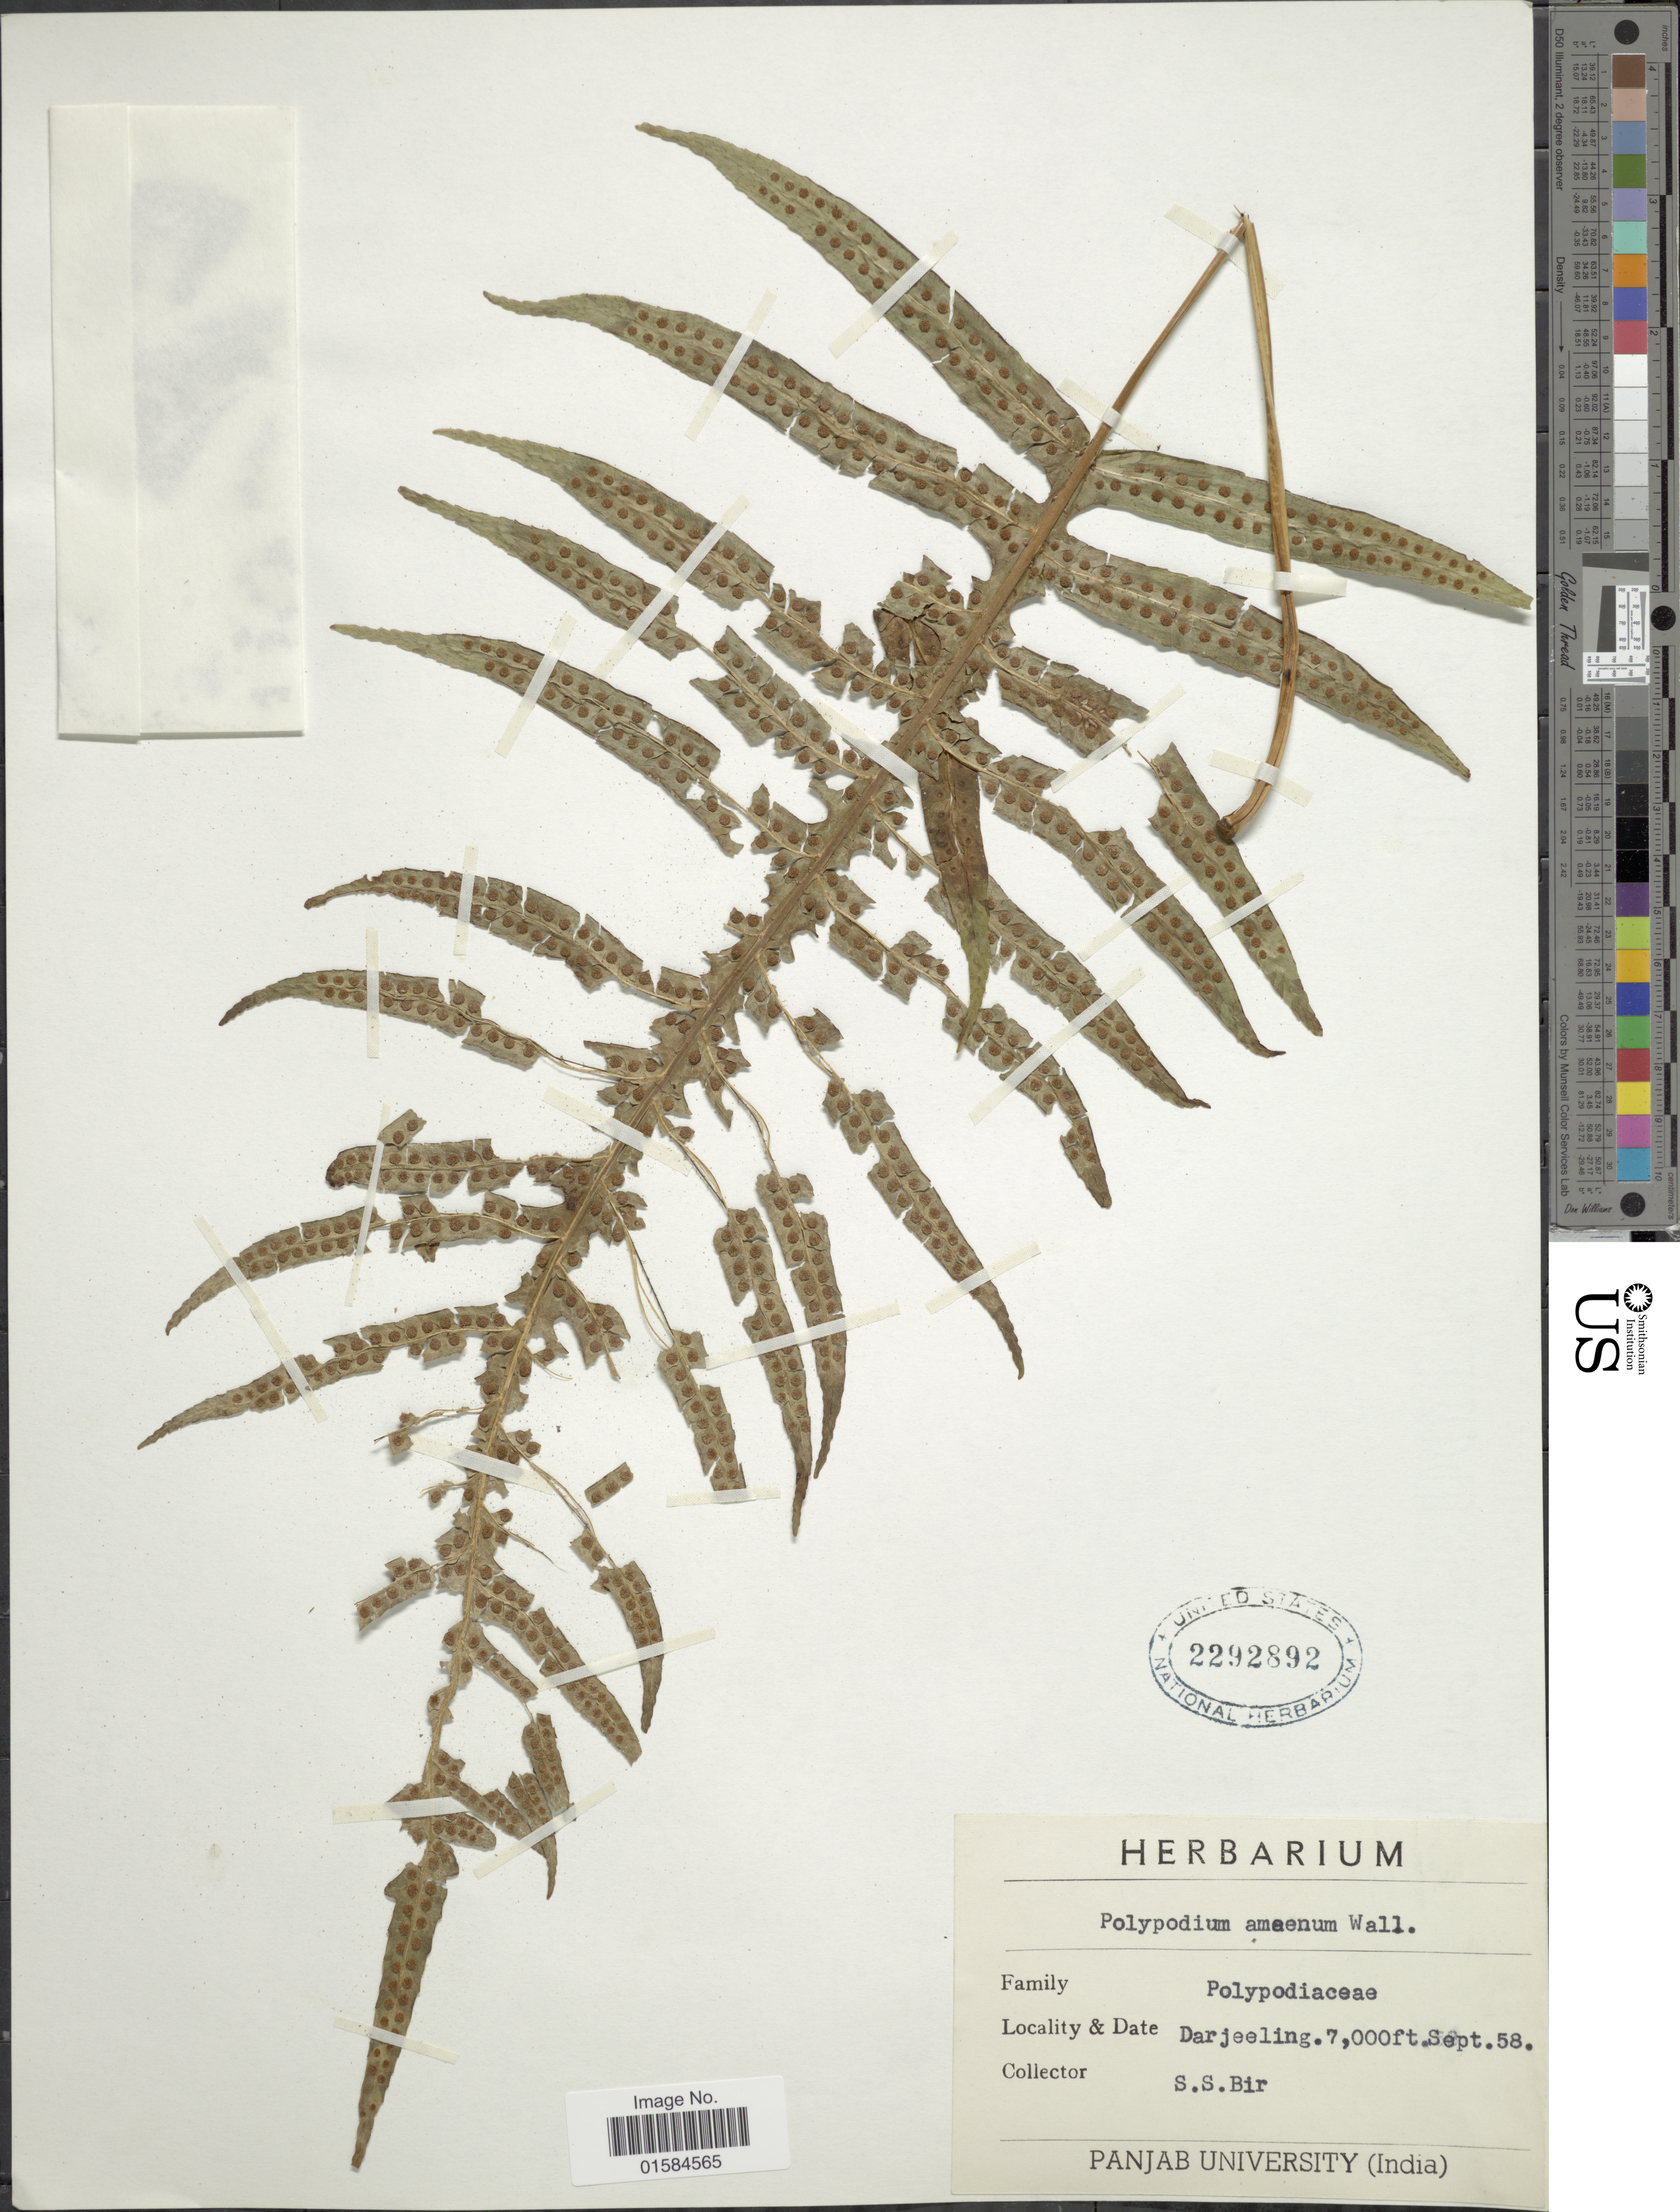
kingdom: Plantae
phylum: Tracheophyta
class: Polypodiopsida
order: Polypodiales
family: Polypodiaceae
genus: Goniophlebium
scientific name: Goniophlebium amoenum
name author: (Wall. ex Mett.) J. Sm.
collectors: S. S. Bir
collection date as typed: Transcribed d/m/y: /9/58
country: India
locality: Darjeeling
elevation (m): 2134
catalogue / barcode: US 2292892